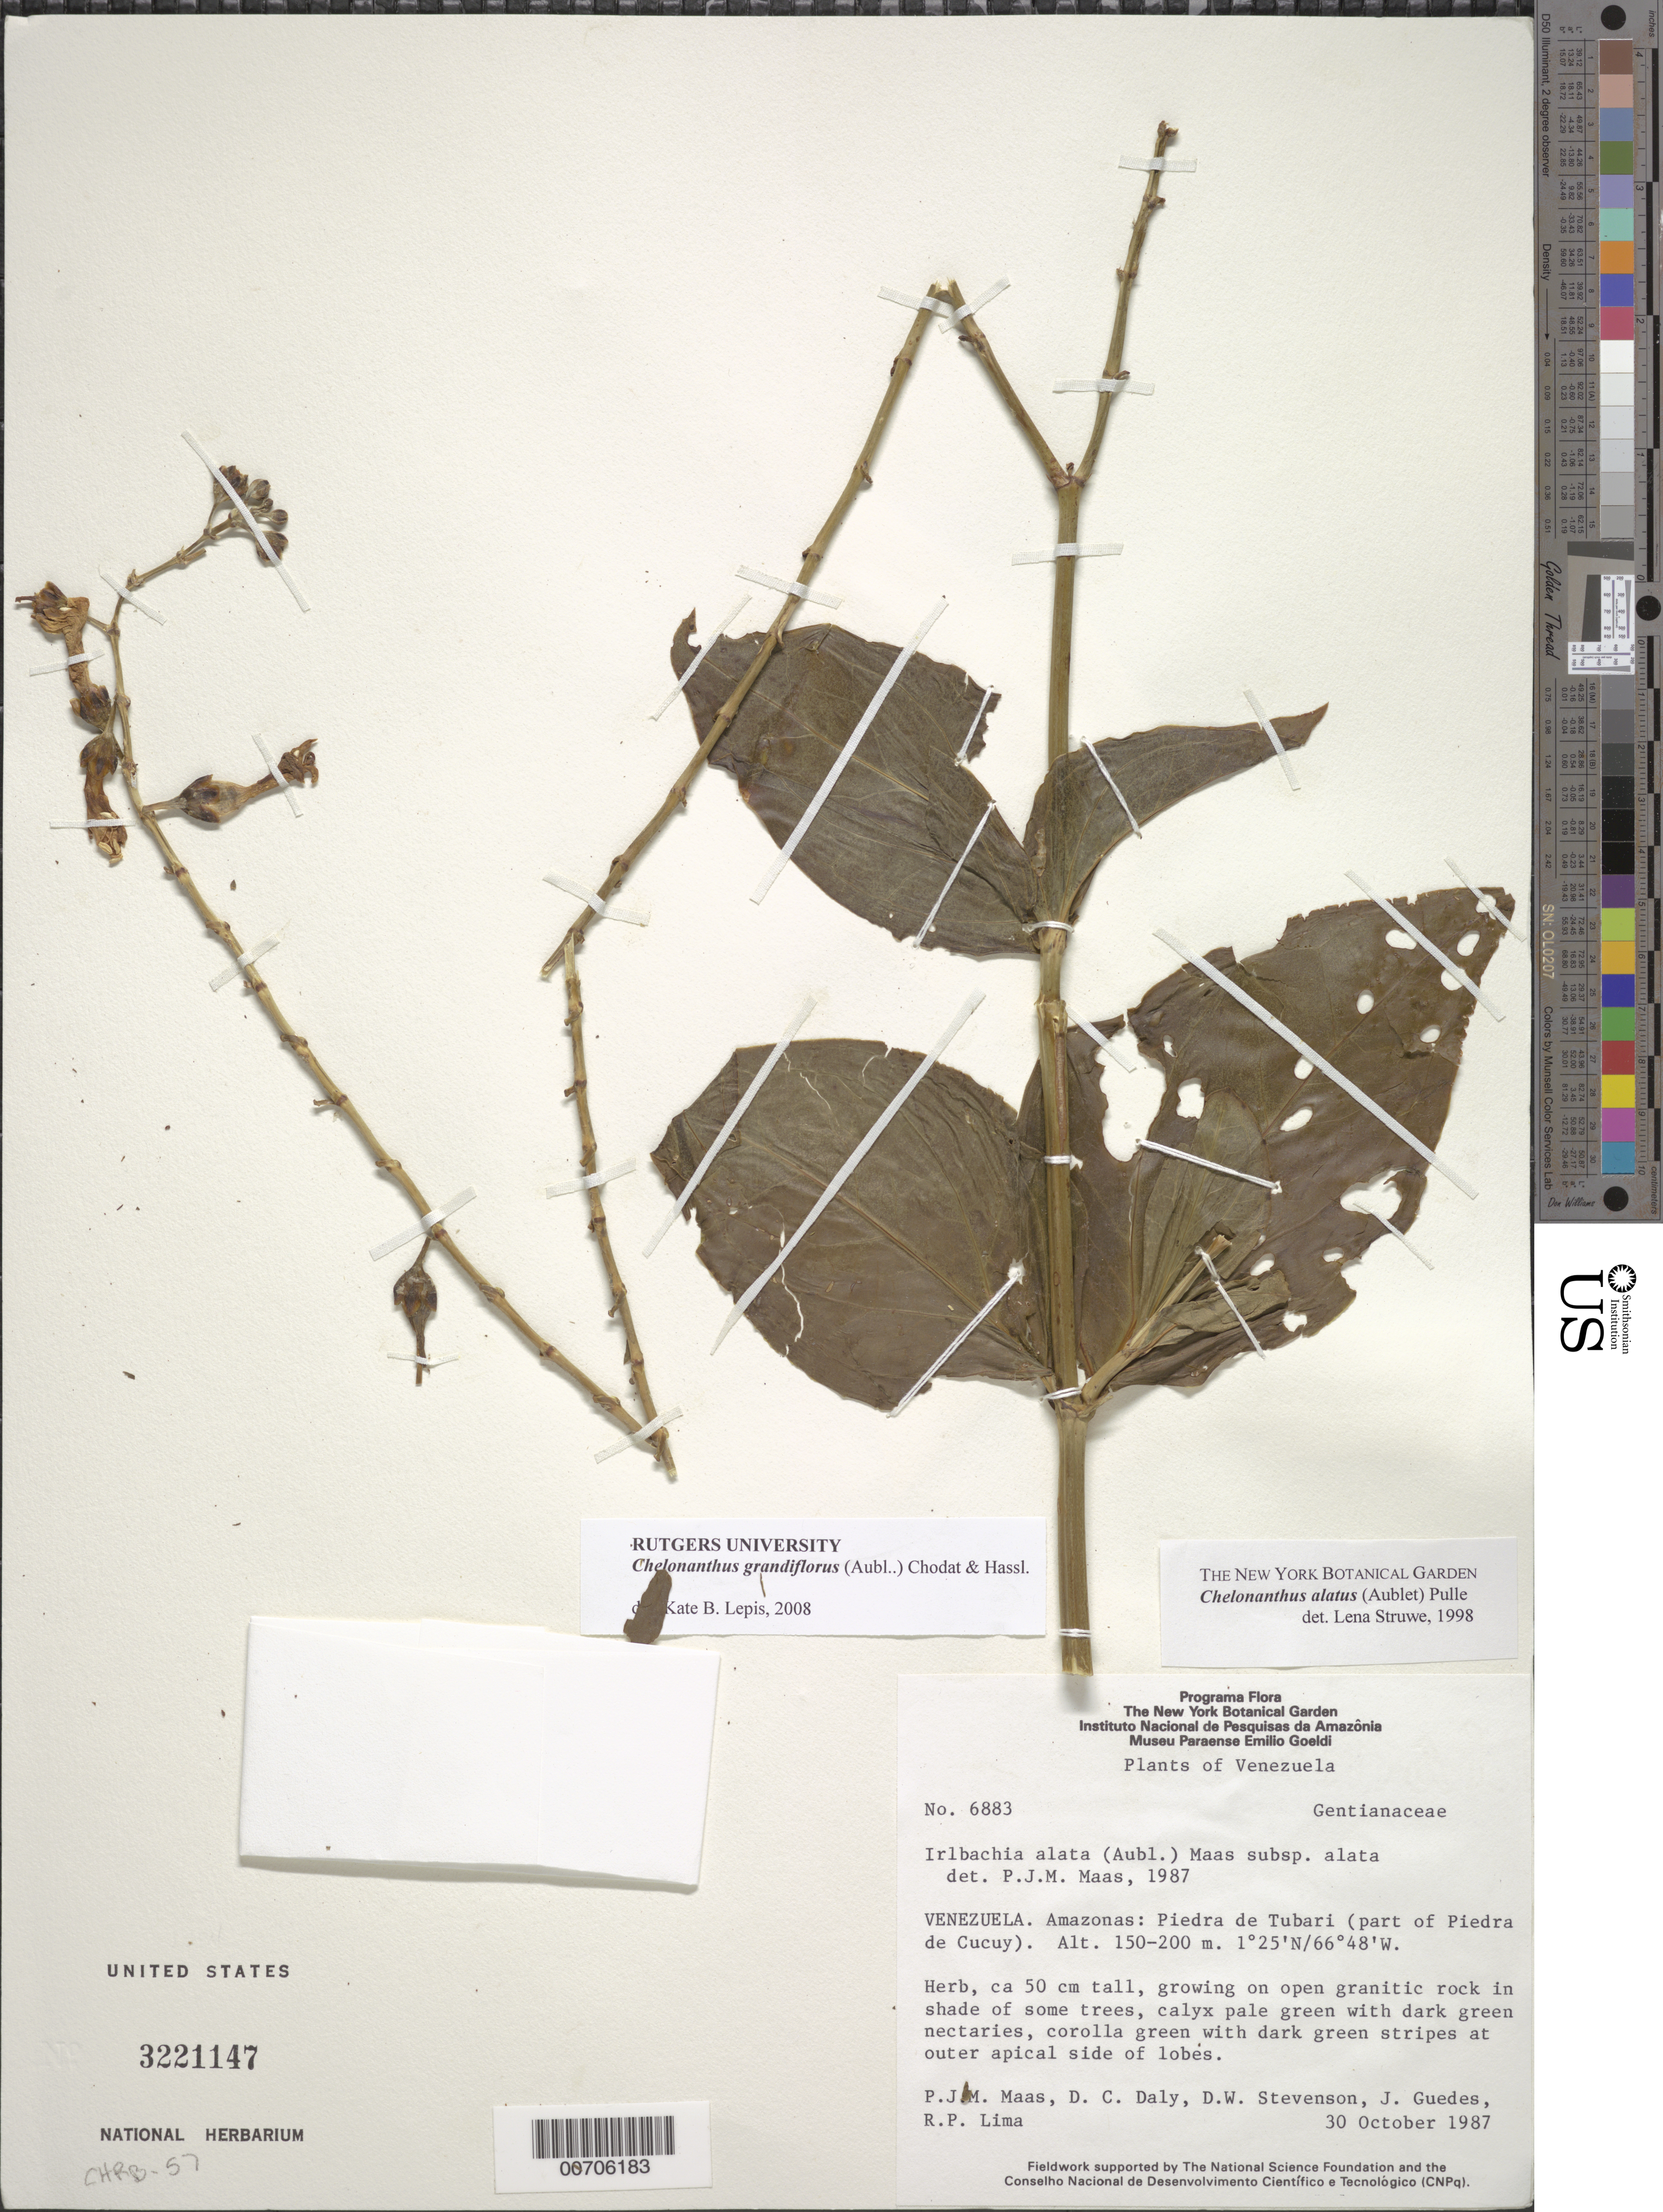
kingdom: Plantae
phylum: Tracheophyta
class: Magnoliopsida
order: Gentianales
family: Gentianaceae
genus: Chelonanthus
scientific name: Chelonanthus grandiflorus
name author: (Aubl.) Chodat & Hassl.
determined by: Lepis, Kate B.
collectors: P. Maas, D. W. Stevenson, W. A. Rodrigues & J. Ramos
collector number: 6883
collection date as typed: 30-Oct-87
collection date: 1987-10-30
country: Venezuela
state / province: Amazonas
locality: Piedra de Tubari (part of Piedra de Cucuy)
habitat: Open granitic rock in shade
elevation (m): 150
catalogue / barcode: US 3221147